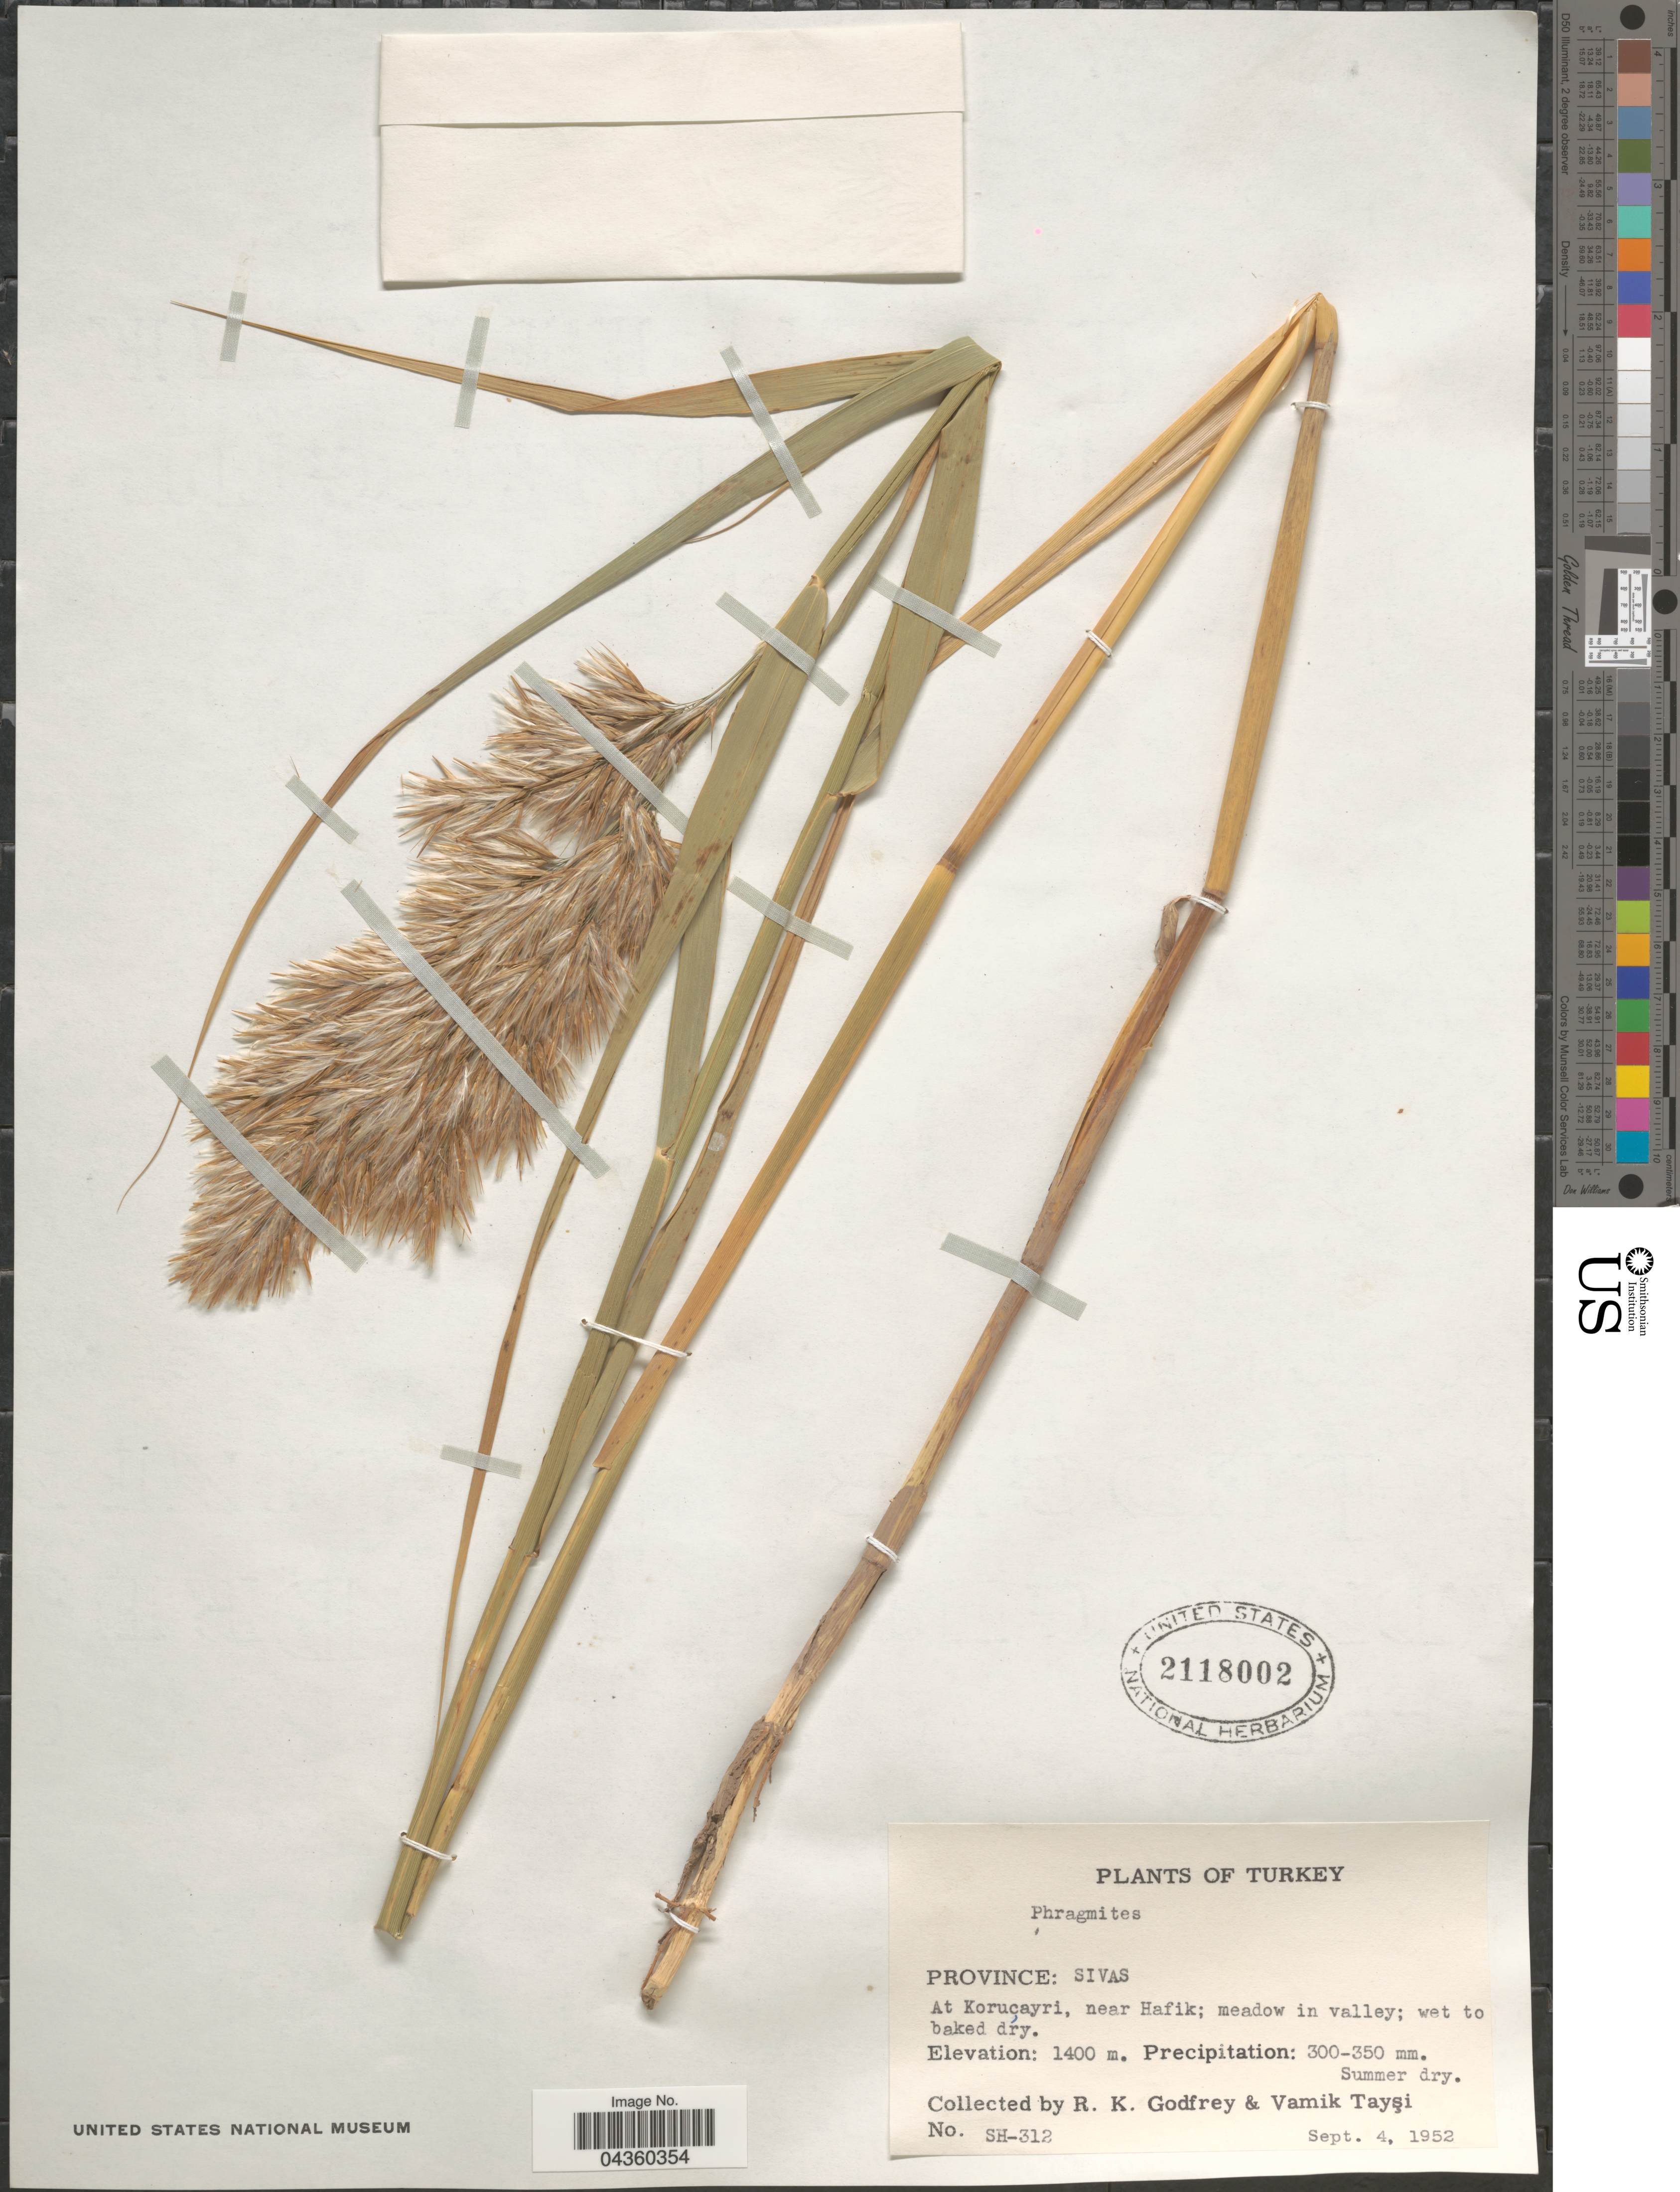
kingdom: Plantae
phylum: Tracheophyta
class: Liliopsida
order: Poales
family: Poaceae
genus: Phragmites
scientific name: Phragmites sp.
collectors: R. K. Godfrey & V. Taysi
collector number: SH-312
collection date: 1952-09-04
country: Turkey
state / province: Sivas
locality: At Koruçayri, near Hafik.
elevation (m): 1400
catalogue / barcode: US 2118002